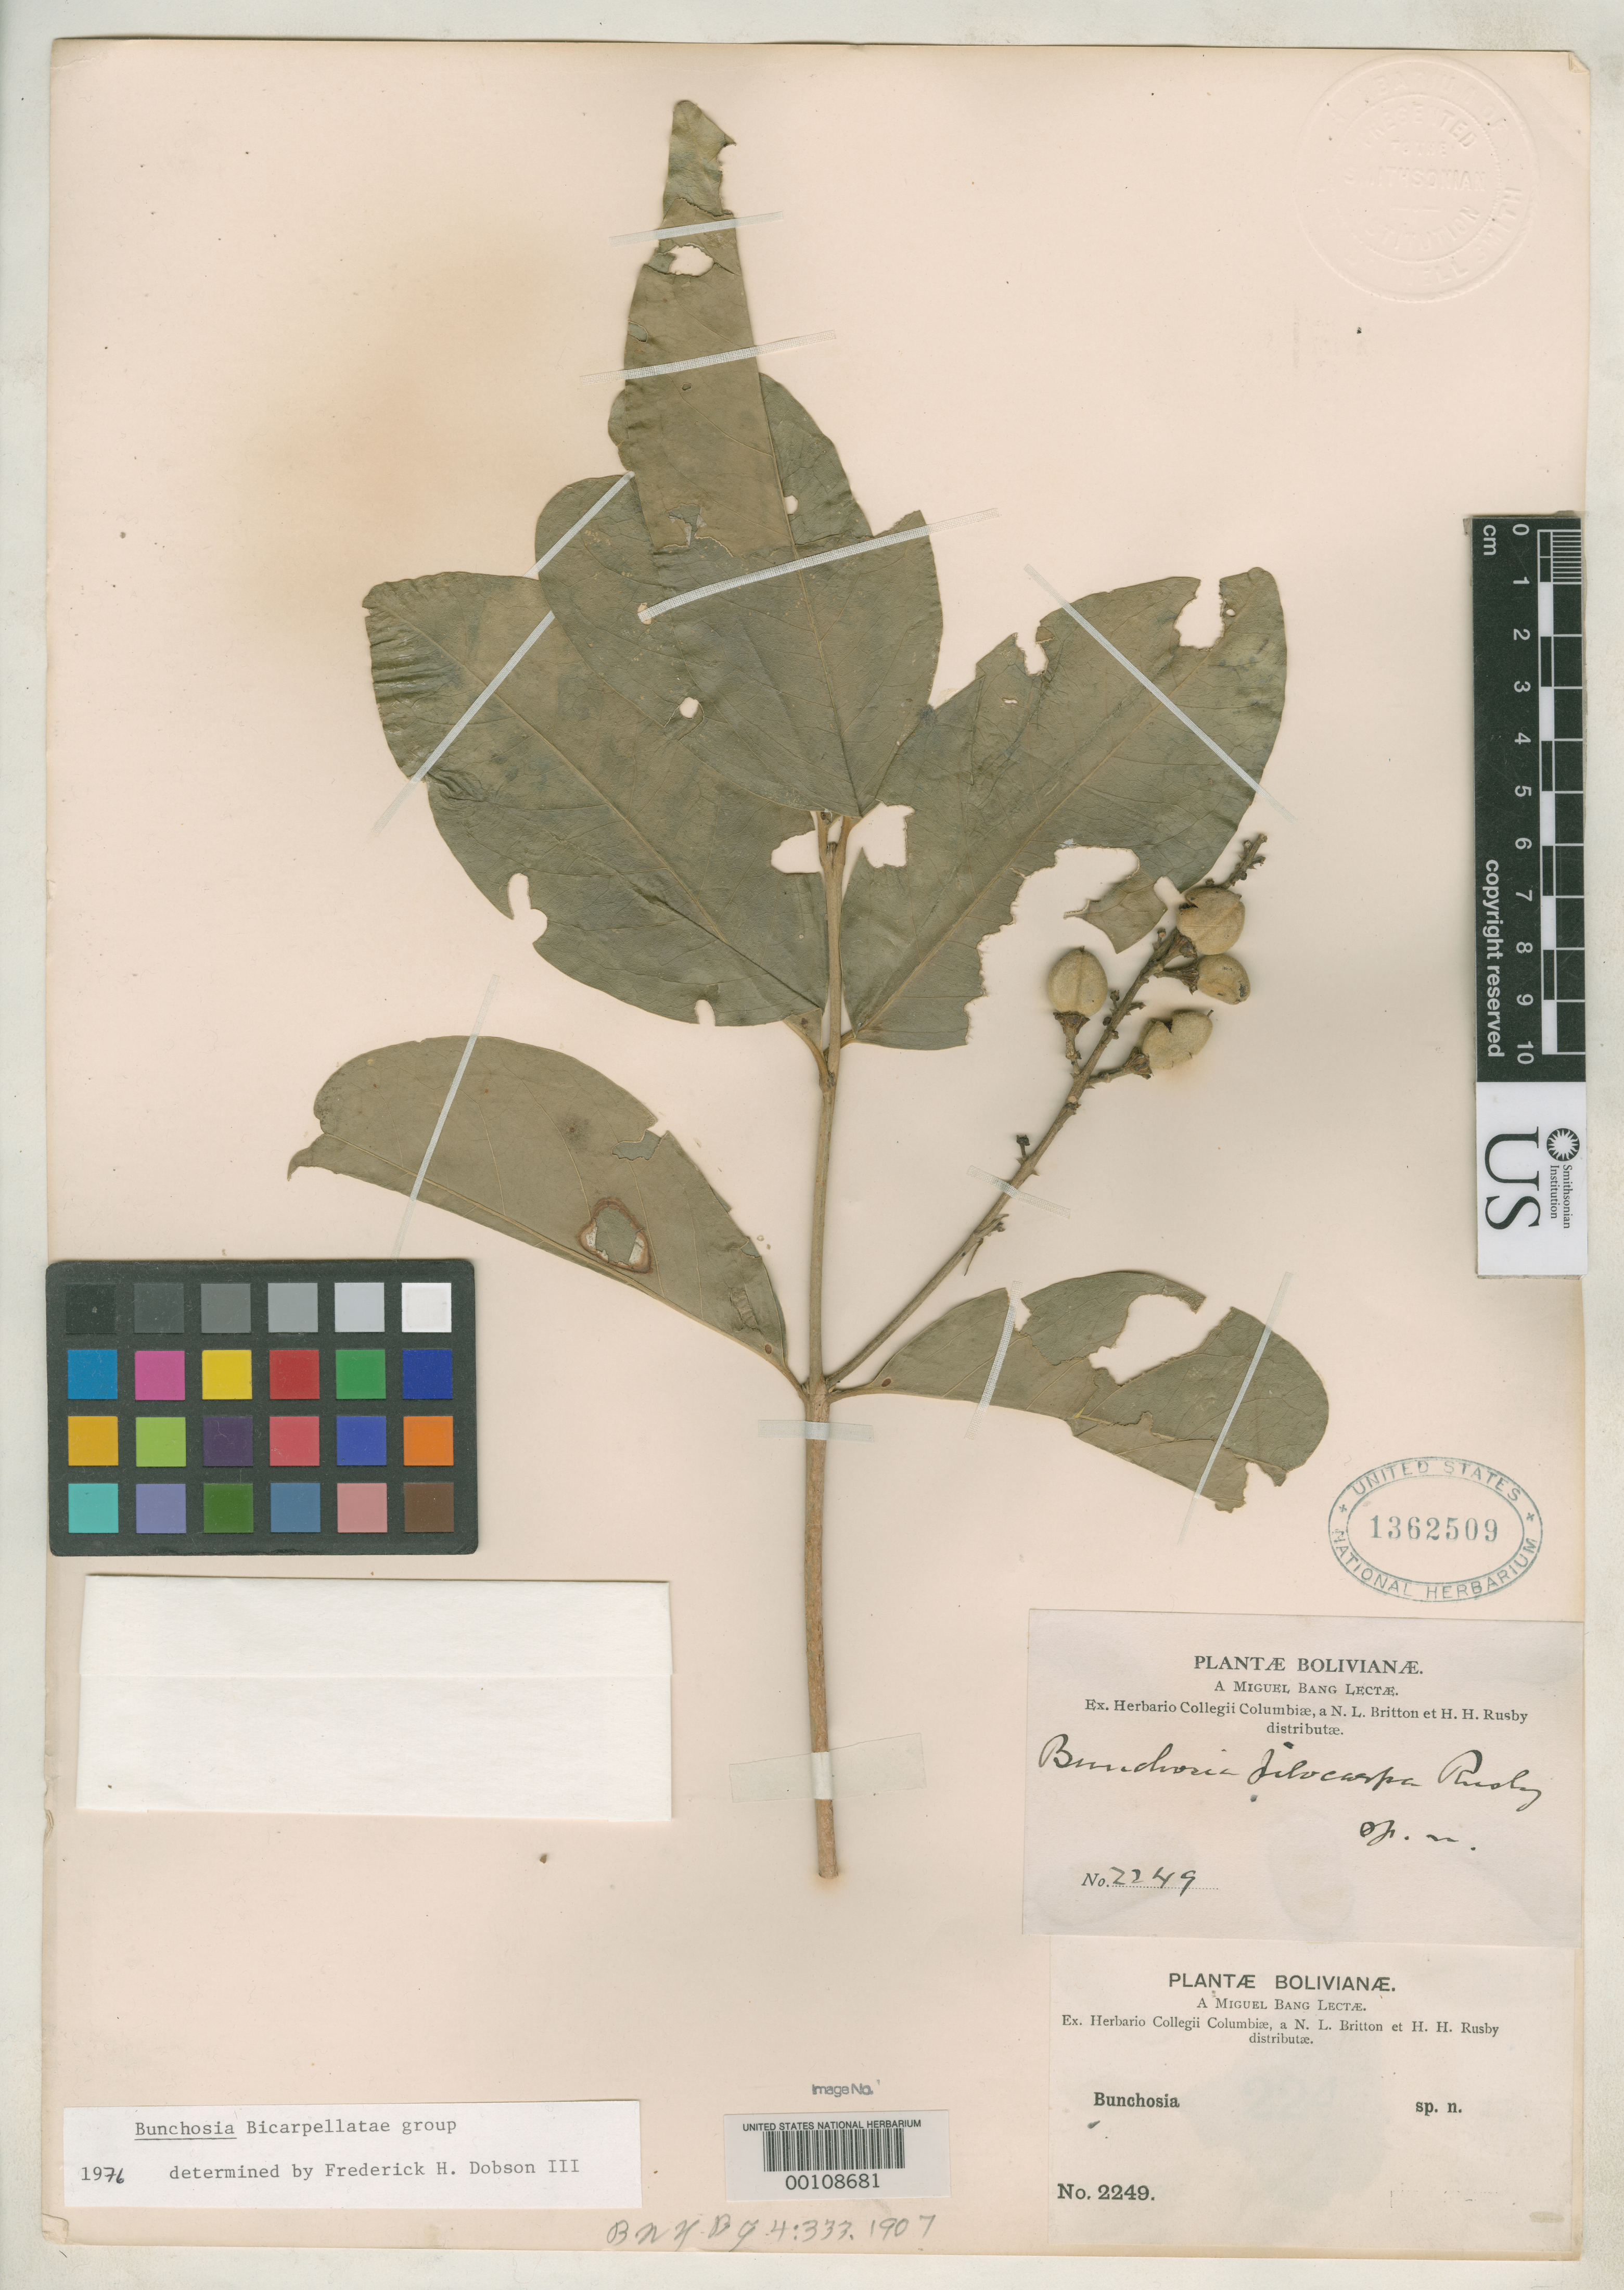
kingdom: Plantae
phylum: Tracheophyta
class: Magnoliopsida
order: Malpighiales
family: Malpighiaceae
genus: Bunchosia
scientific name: Bunchosia pilocarpa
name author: Rusby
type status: Isotype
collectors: M. Bang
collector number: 2249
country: Bolivia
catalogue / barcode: US 1362509